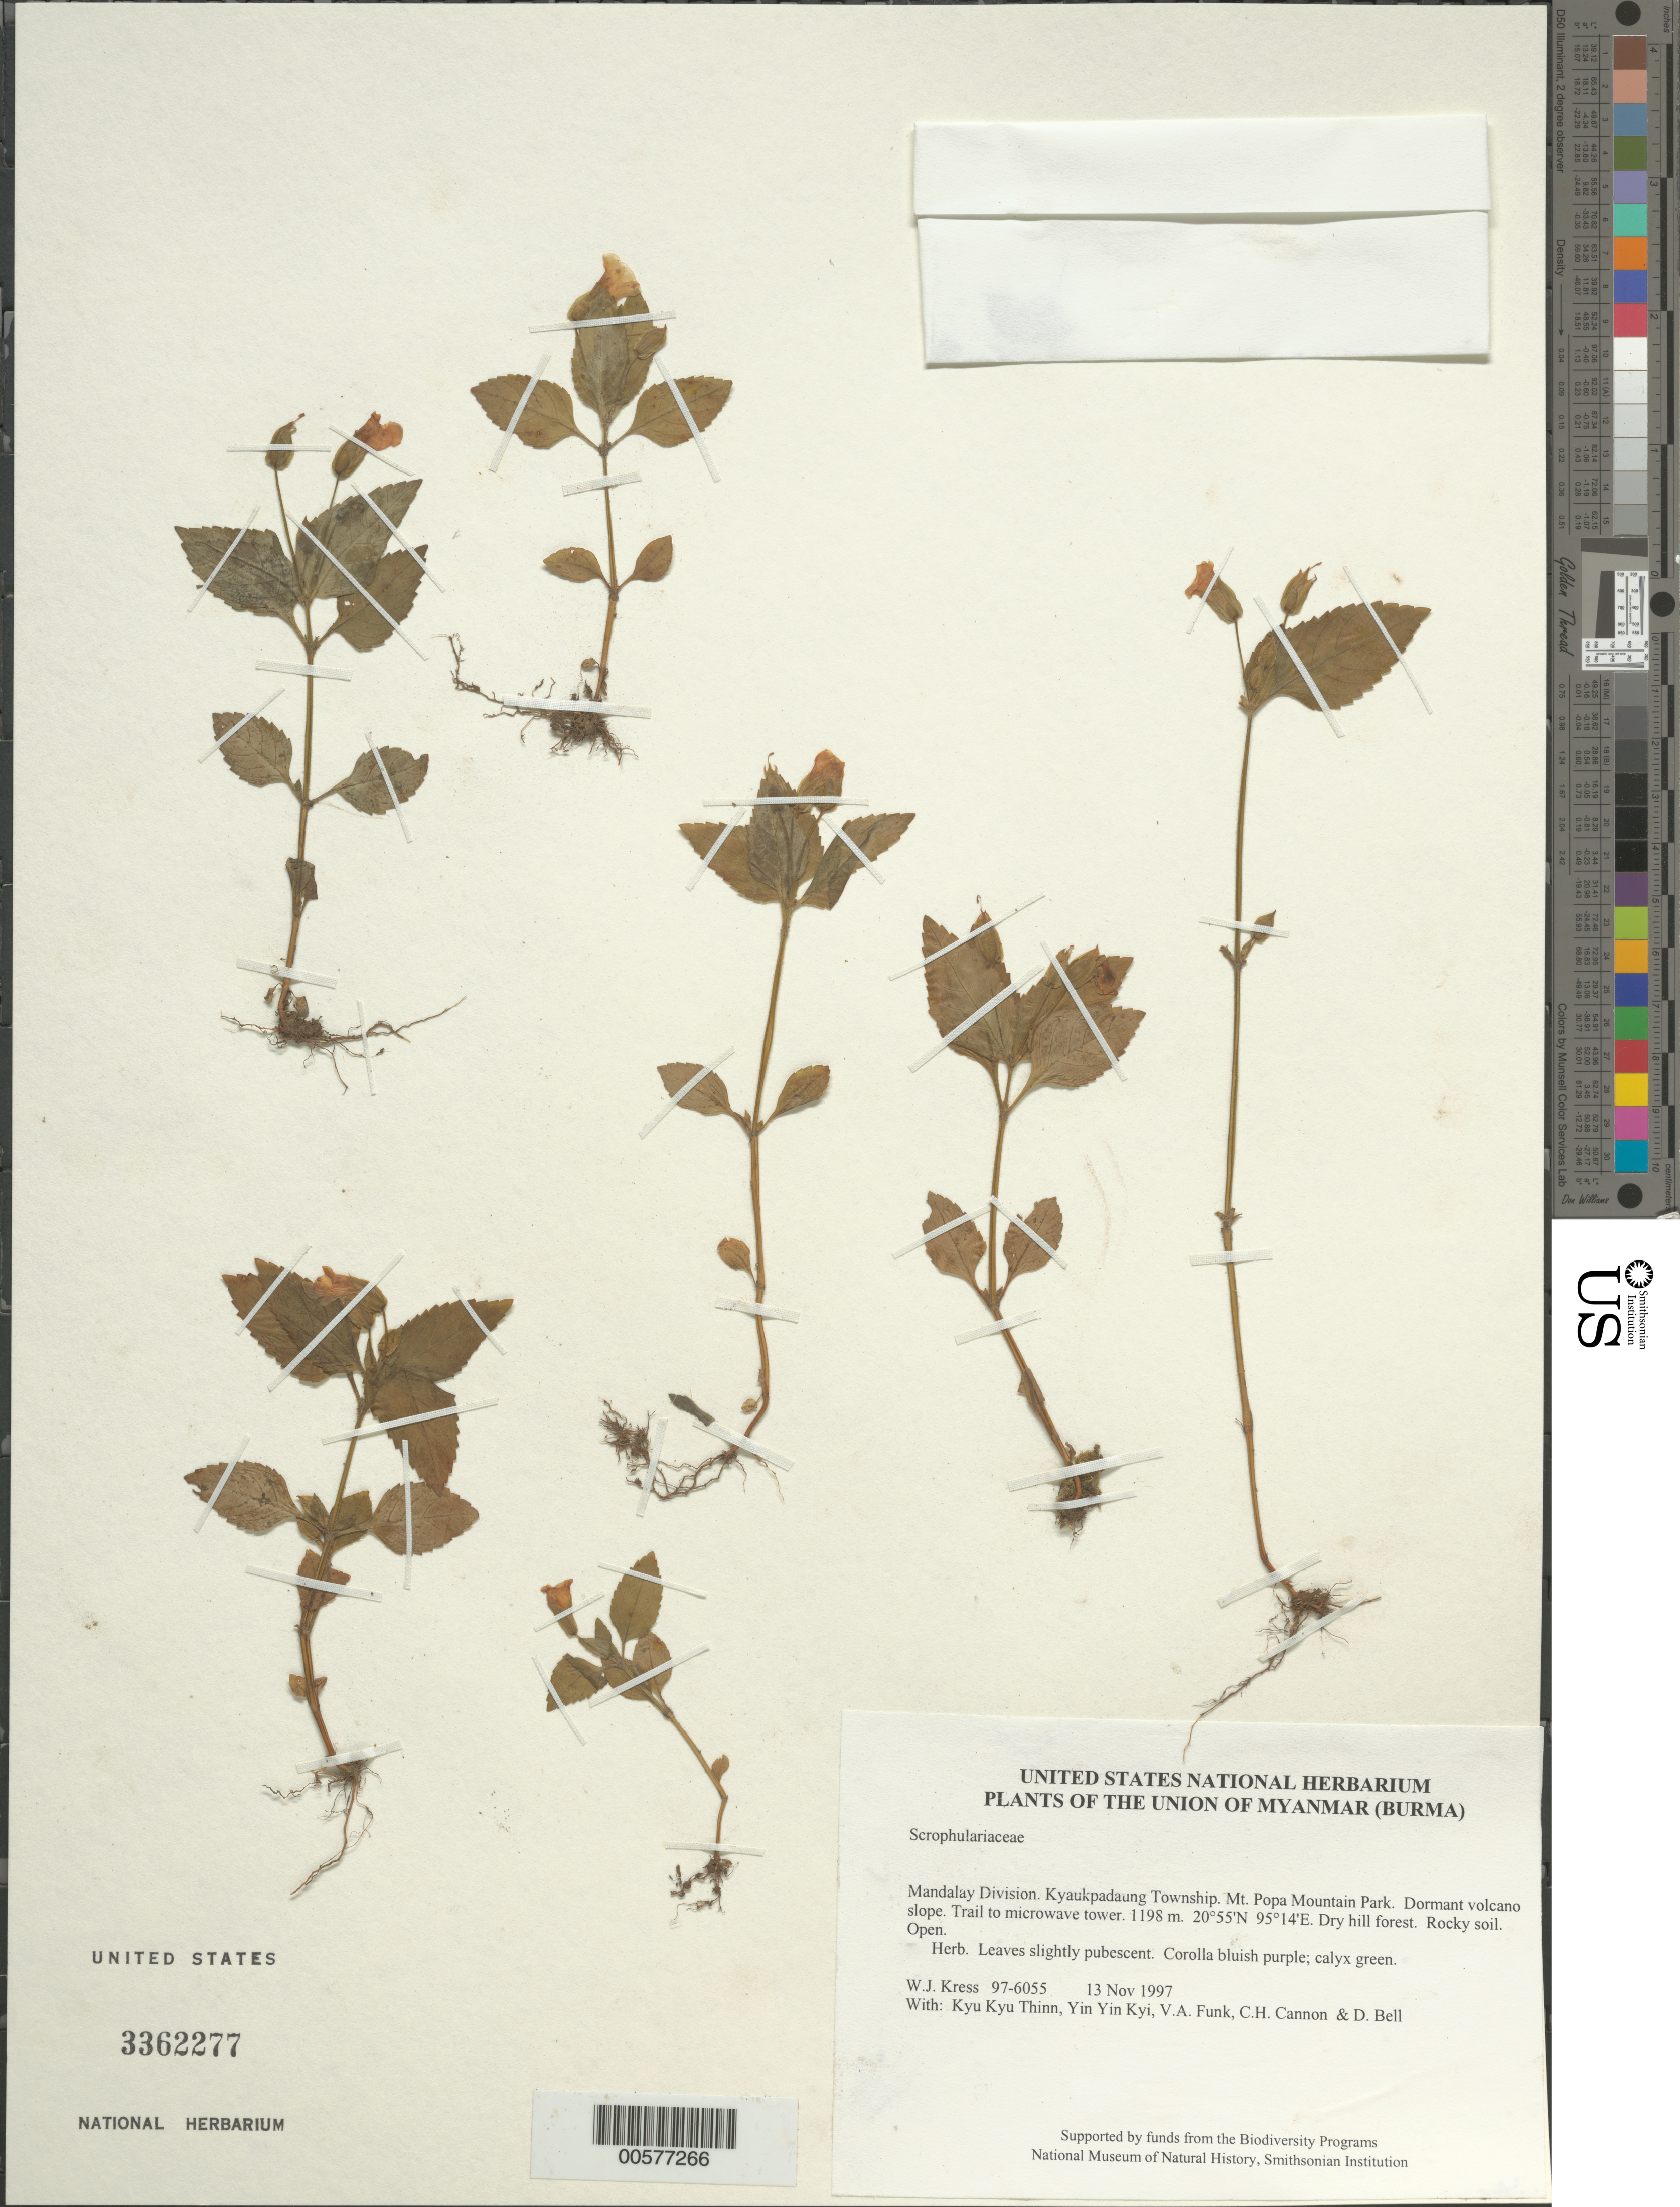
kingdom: Plantae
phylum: Tracheophyta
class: Magnoliopsida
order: Lamiales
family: Scrophulariaceae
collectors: W. J. Kress, Kyu Kyu Thinn, Yin Yin Kyi, V. Funk, C. H. Cannon & D. A. Bell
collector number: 97-6055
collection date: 1997-11-13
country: Myanmar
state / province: Mandalay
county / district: Kyaukpadaung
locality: Mt. Popa Mountain Park. Dormant volcano slope. Trail to microwave tower.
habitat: Dry hill forest. Rocky soil. Open.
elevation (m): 1198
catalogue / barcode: US 3362277